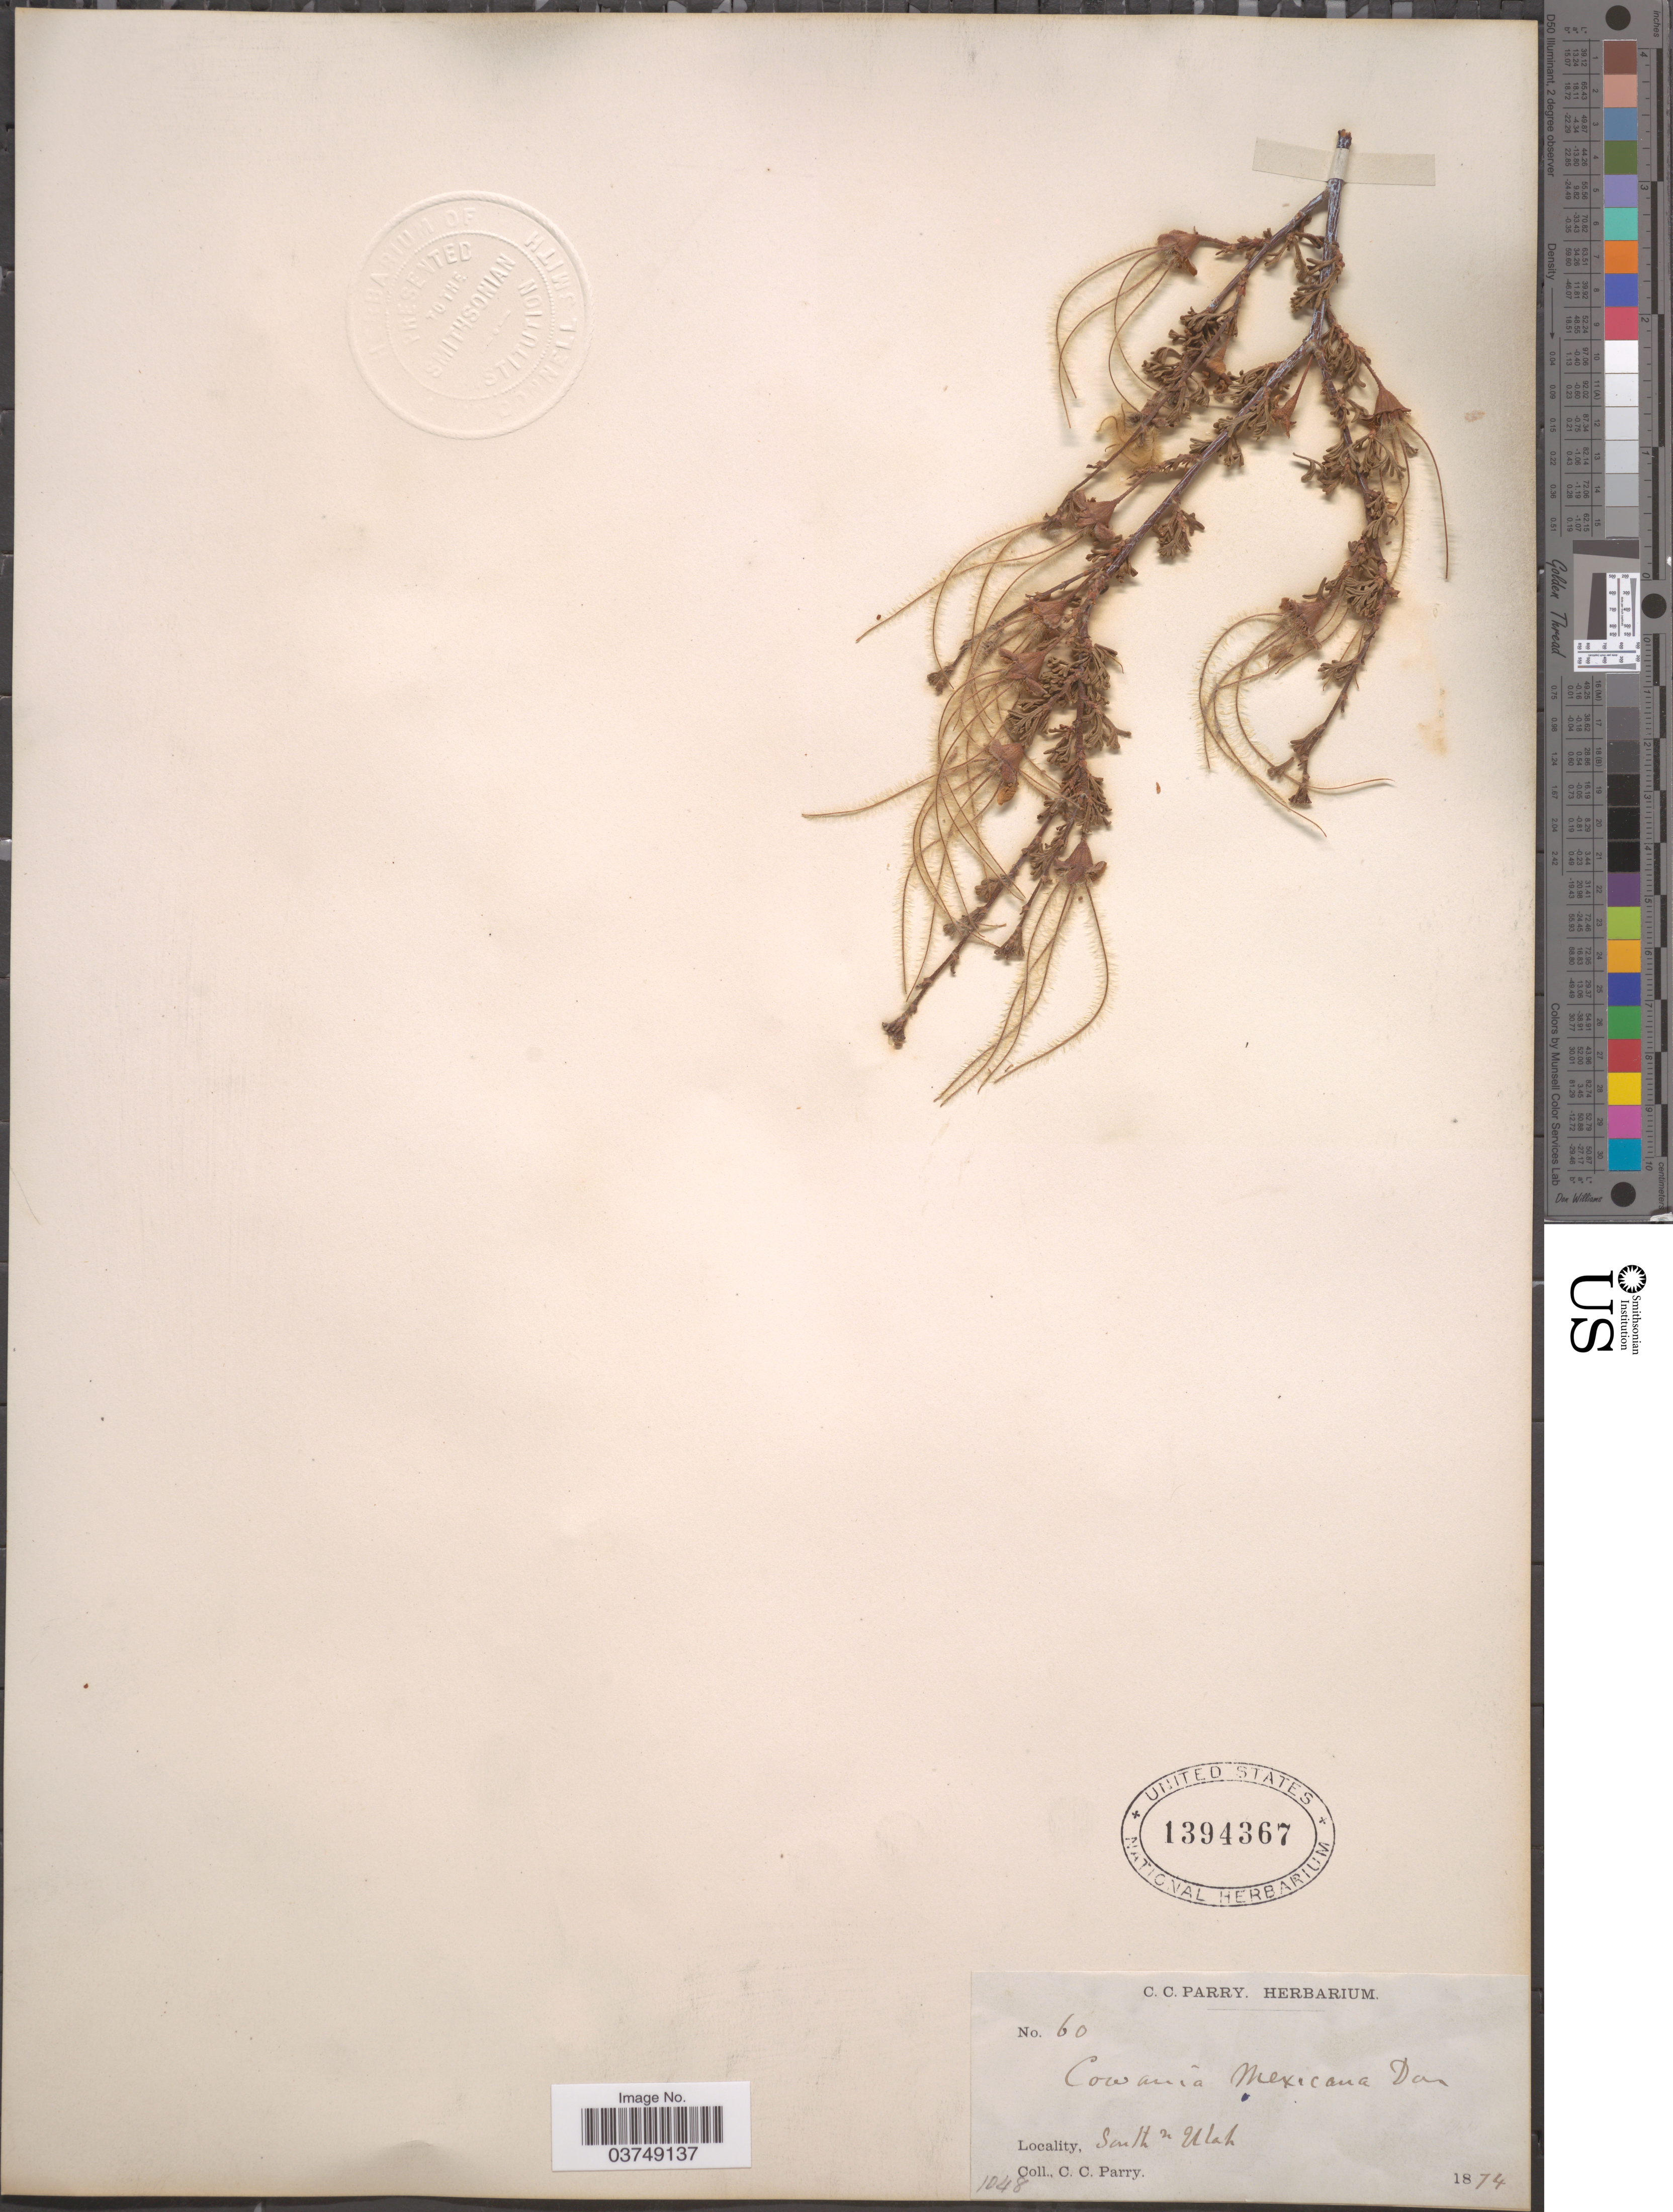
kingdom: Plantae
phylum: Tracheophyta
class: Magnoliopsida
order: Rosales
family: Rosaceae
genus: Purshia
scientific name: Purshia stansburyana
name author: (Torr.) Henrickson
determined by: Strong, Mark T., (BOT), Smithsonian Institution - National Museum of Natural History (UNITED STATES)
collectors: C. C. Parry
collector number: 60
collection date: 1874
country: United States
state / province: Utah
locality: South of Utah.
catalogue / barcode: US 1394367